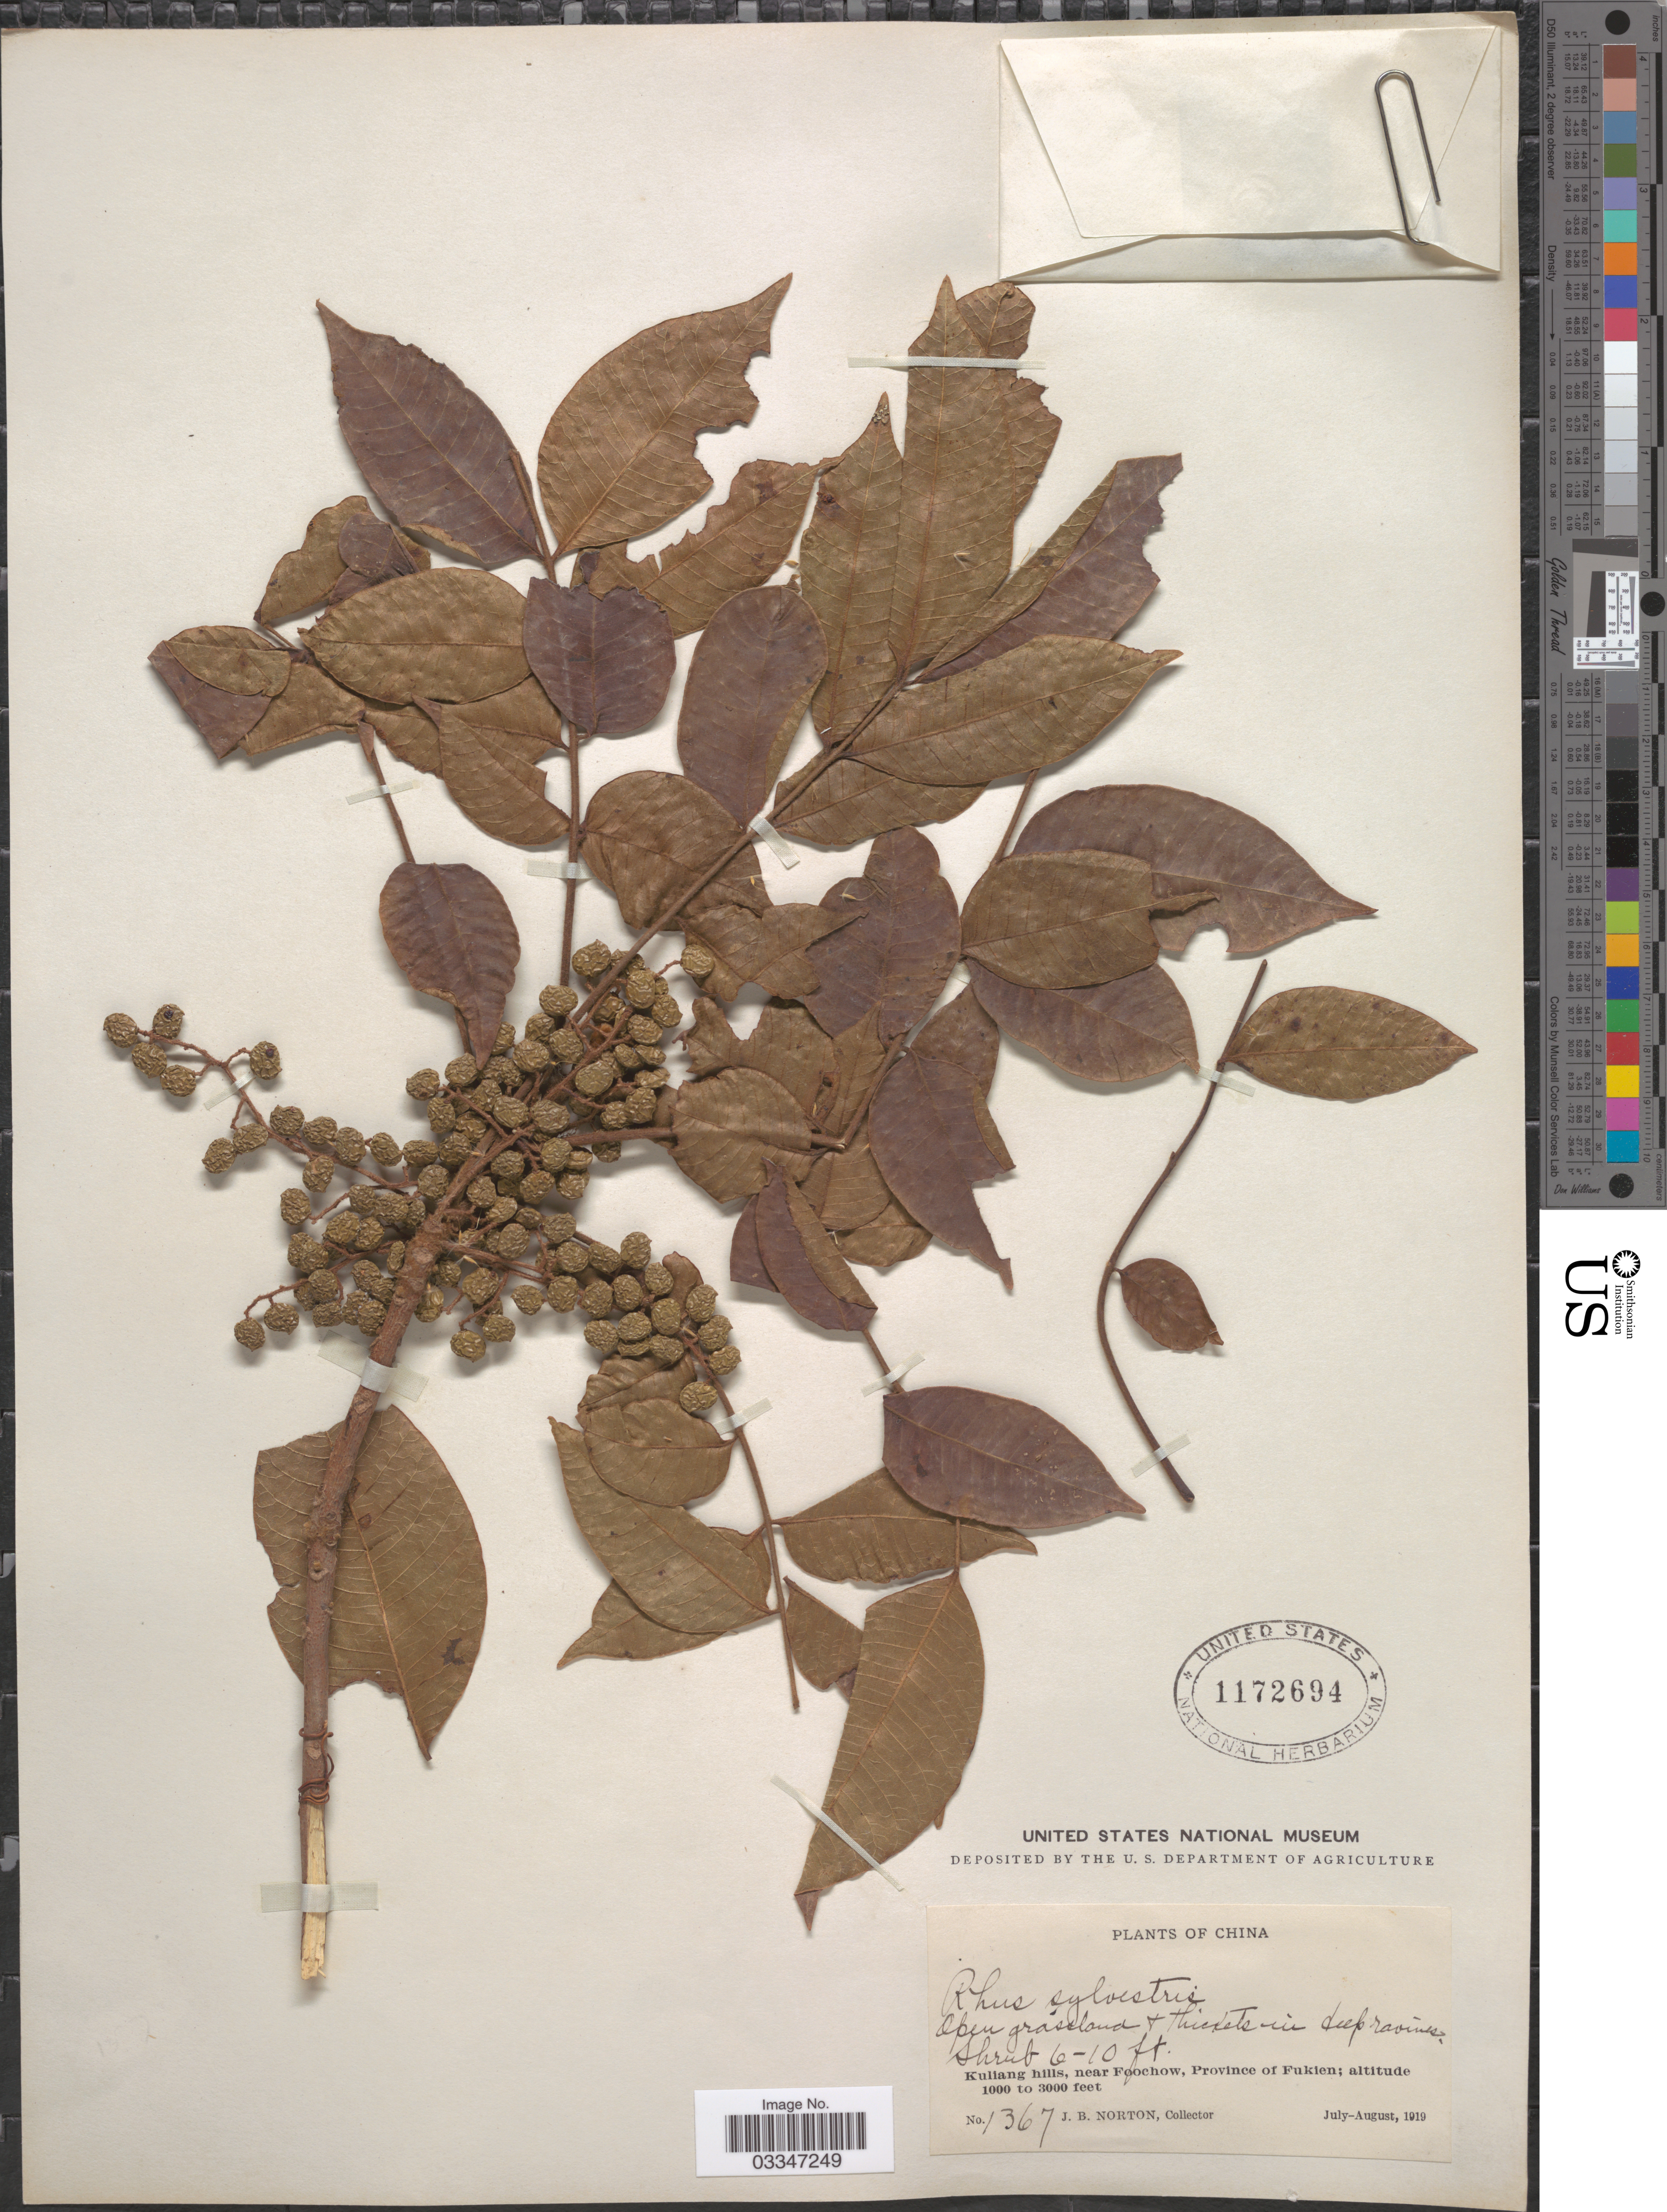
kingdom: Plantae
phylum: Tracheophyta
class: Magnoliopsida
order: Sapindales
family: Anacardiaceae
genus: Rhus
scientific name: Rhus sylvestris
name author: Siebold & Zucc.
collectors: J. B. Norton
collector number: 1367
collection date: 1919-07/1919-08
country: China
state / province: Fujian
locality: Kuliang hills, near Foochow, Province of Fukien.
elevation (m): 305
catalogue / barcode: US 1172694